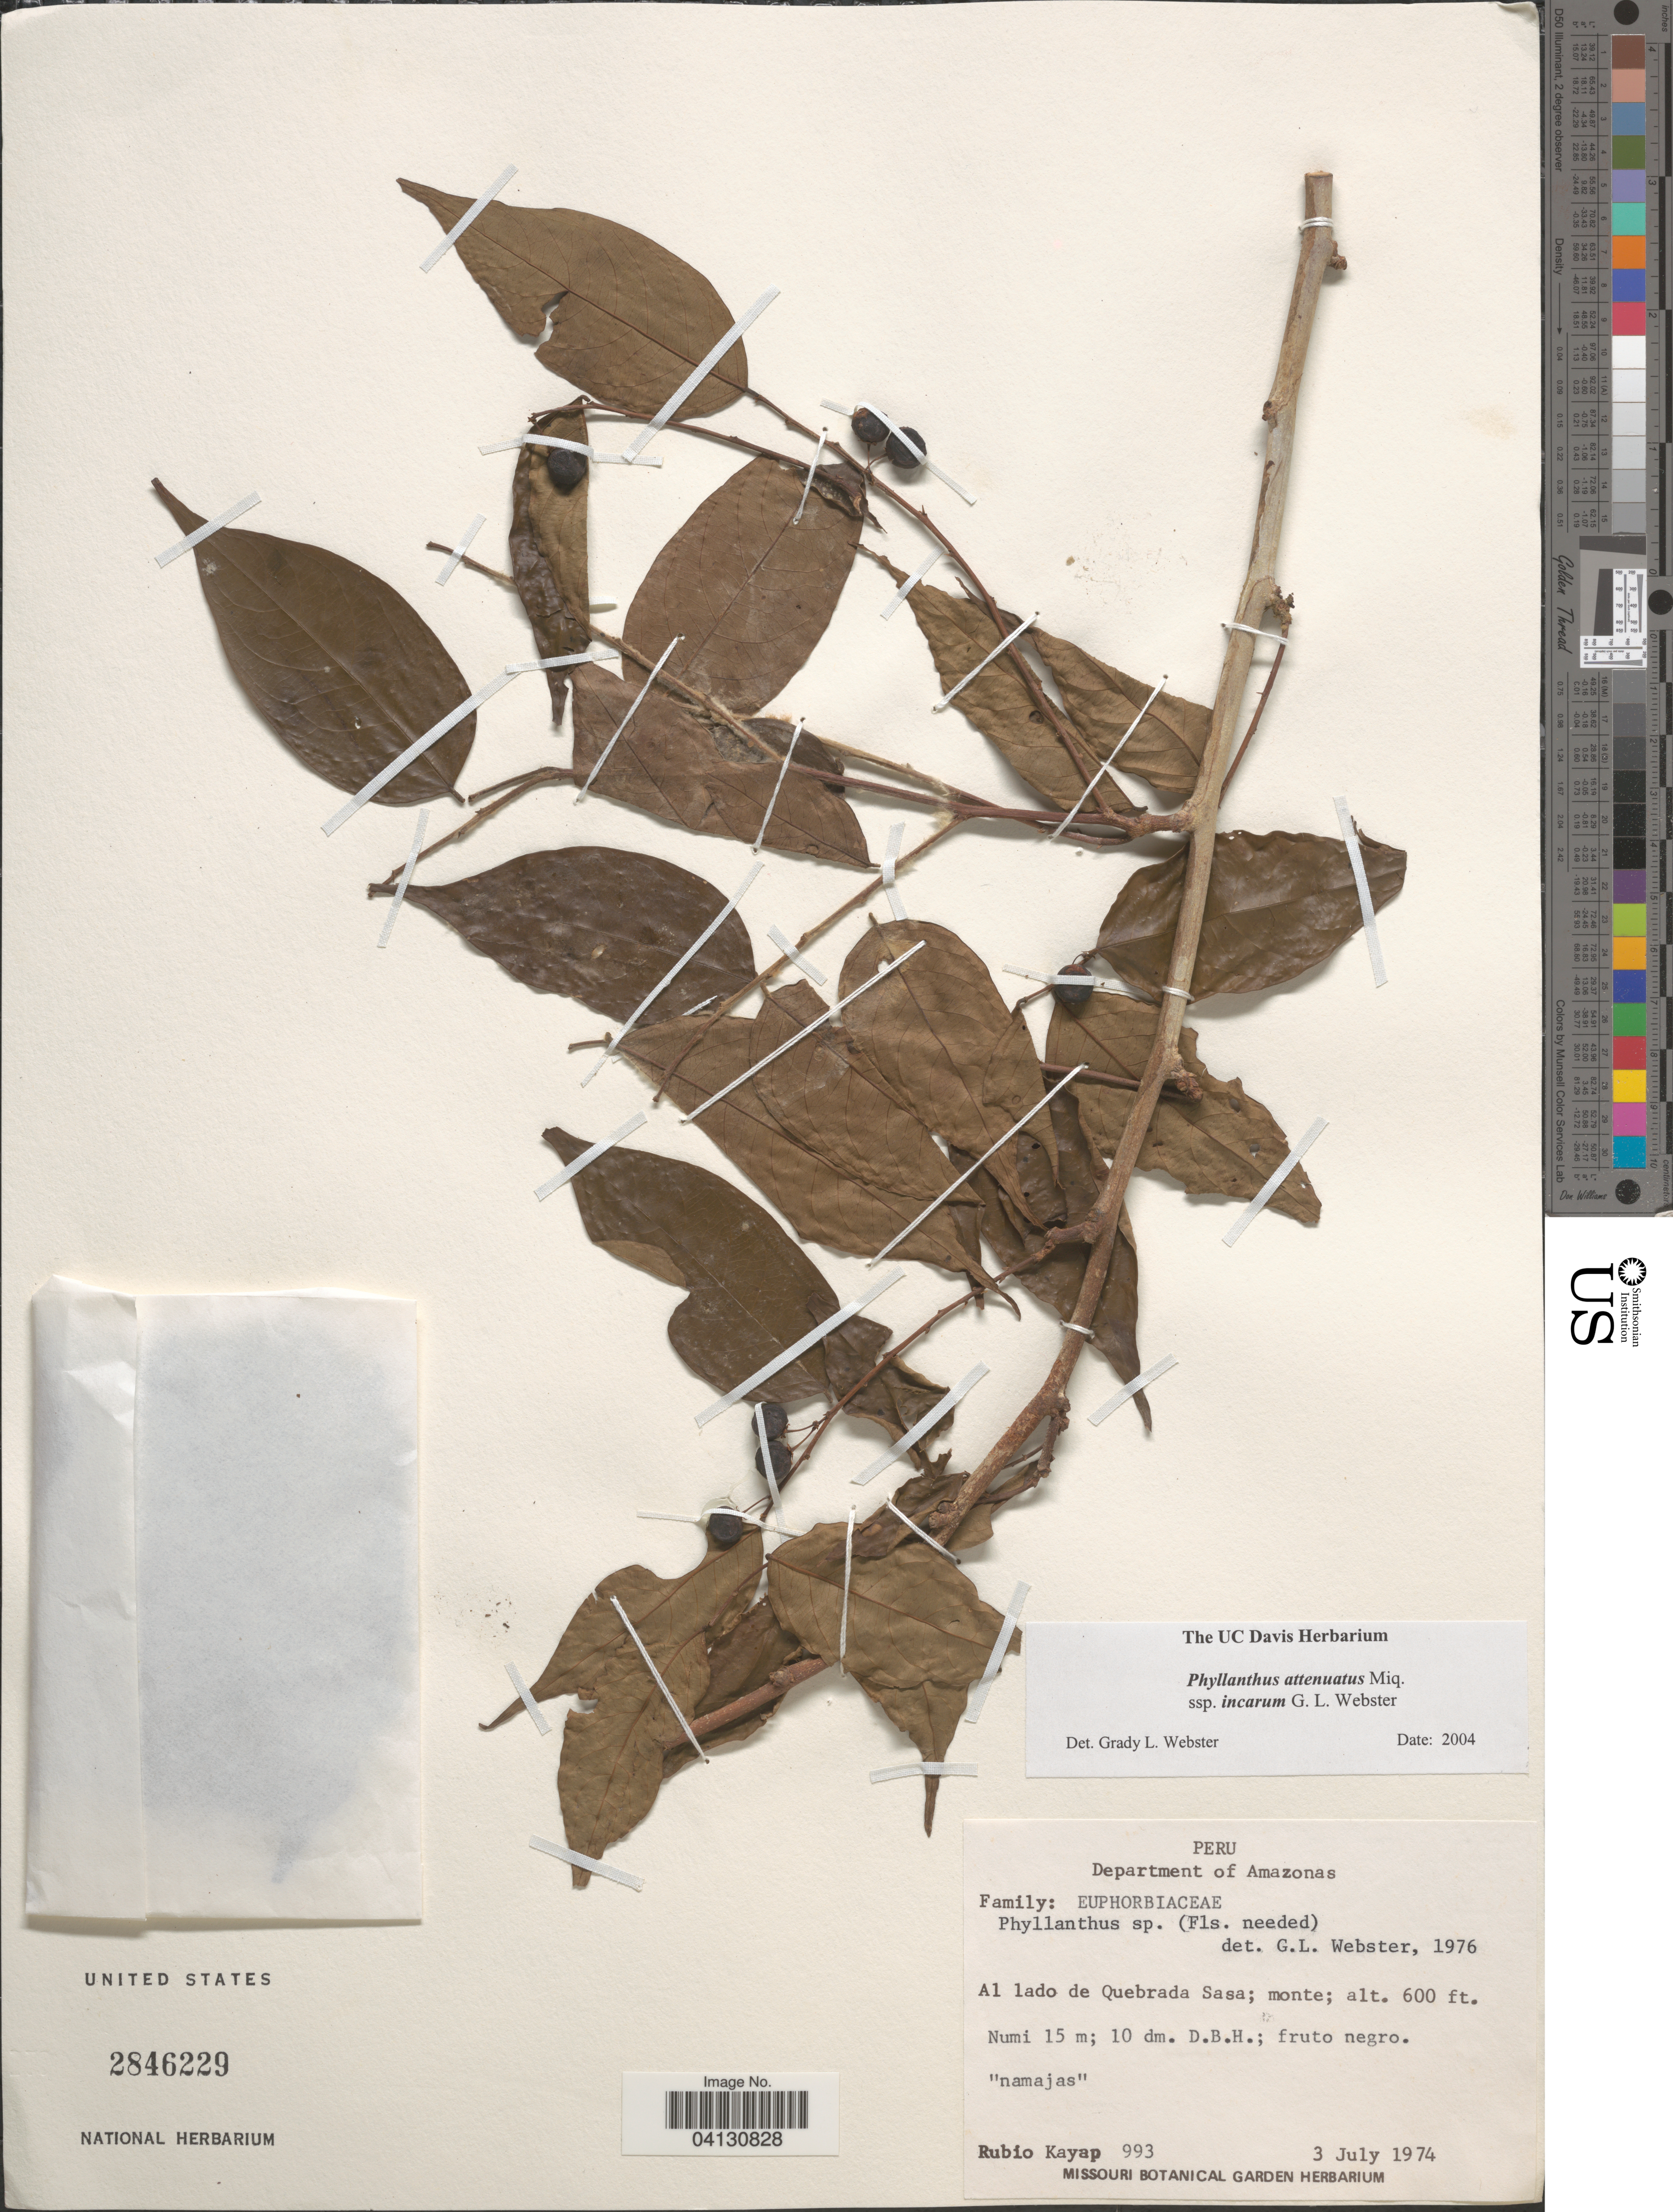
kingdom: Plantae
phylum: Tracheophyta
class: Magnoliopsida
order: Malpighiales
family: Phyllanthaceae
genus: Phyllanthus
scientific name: Phyllanthus attenuatus subsp. incarum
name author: G.L. Webster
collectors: R. Kayap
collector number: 993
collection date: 1974-07-03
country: Peru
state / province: Amazonas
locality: Department of Amazonas. Al lado de Quebrada Sasa; monte.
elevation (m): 183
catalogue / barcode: US 2846229